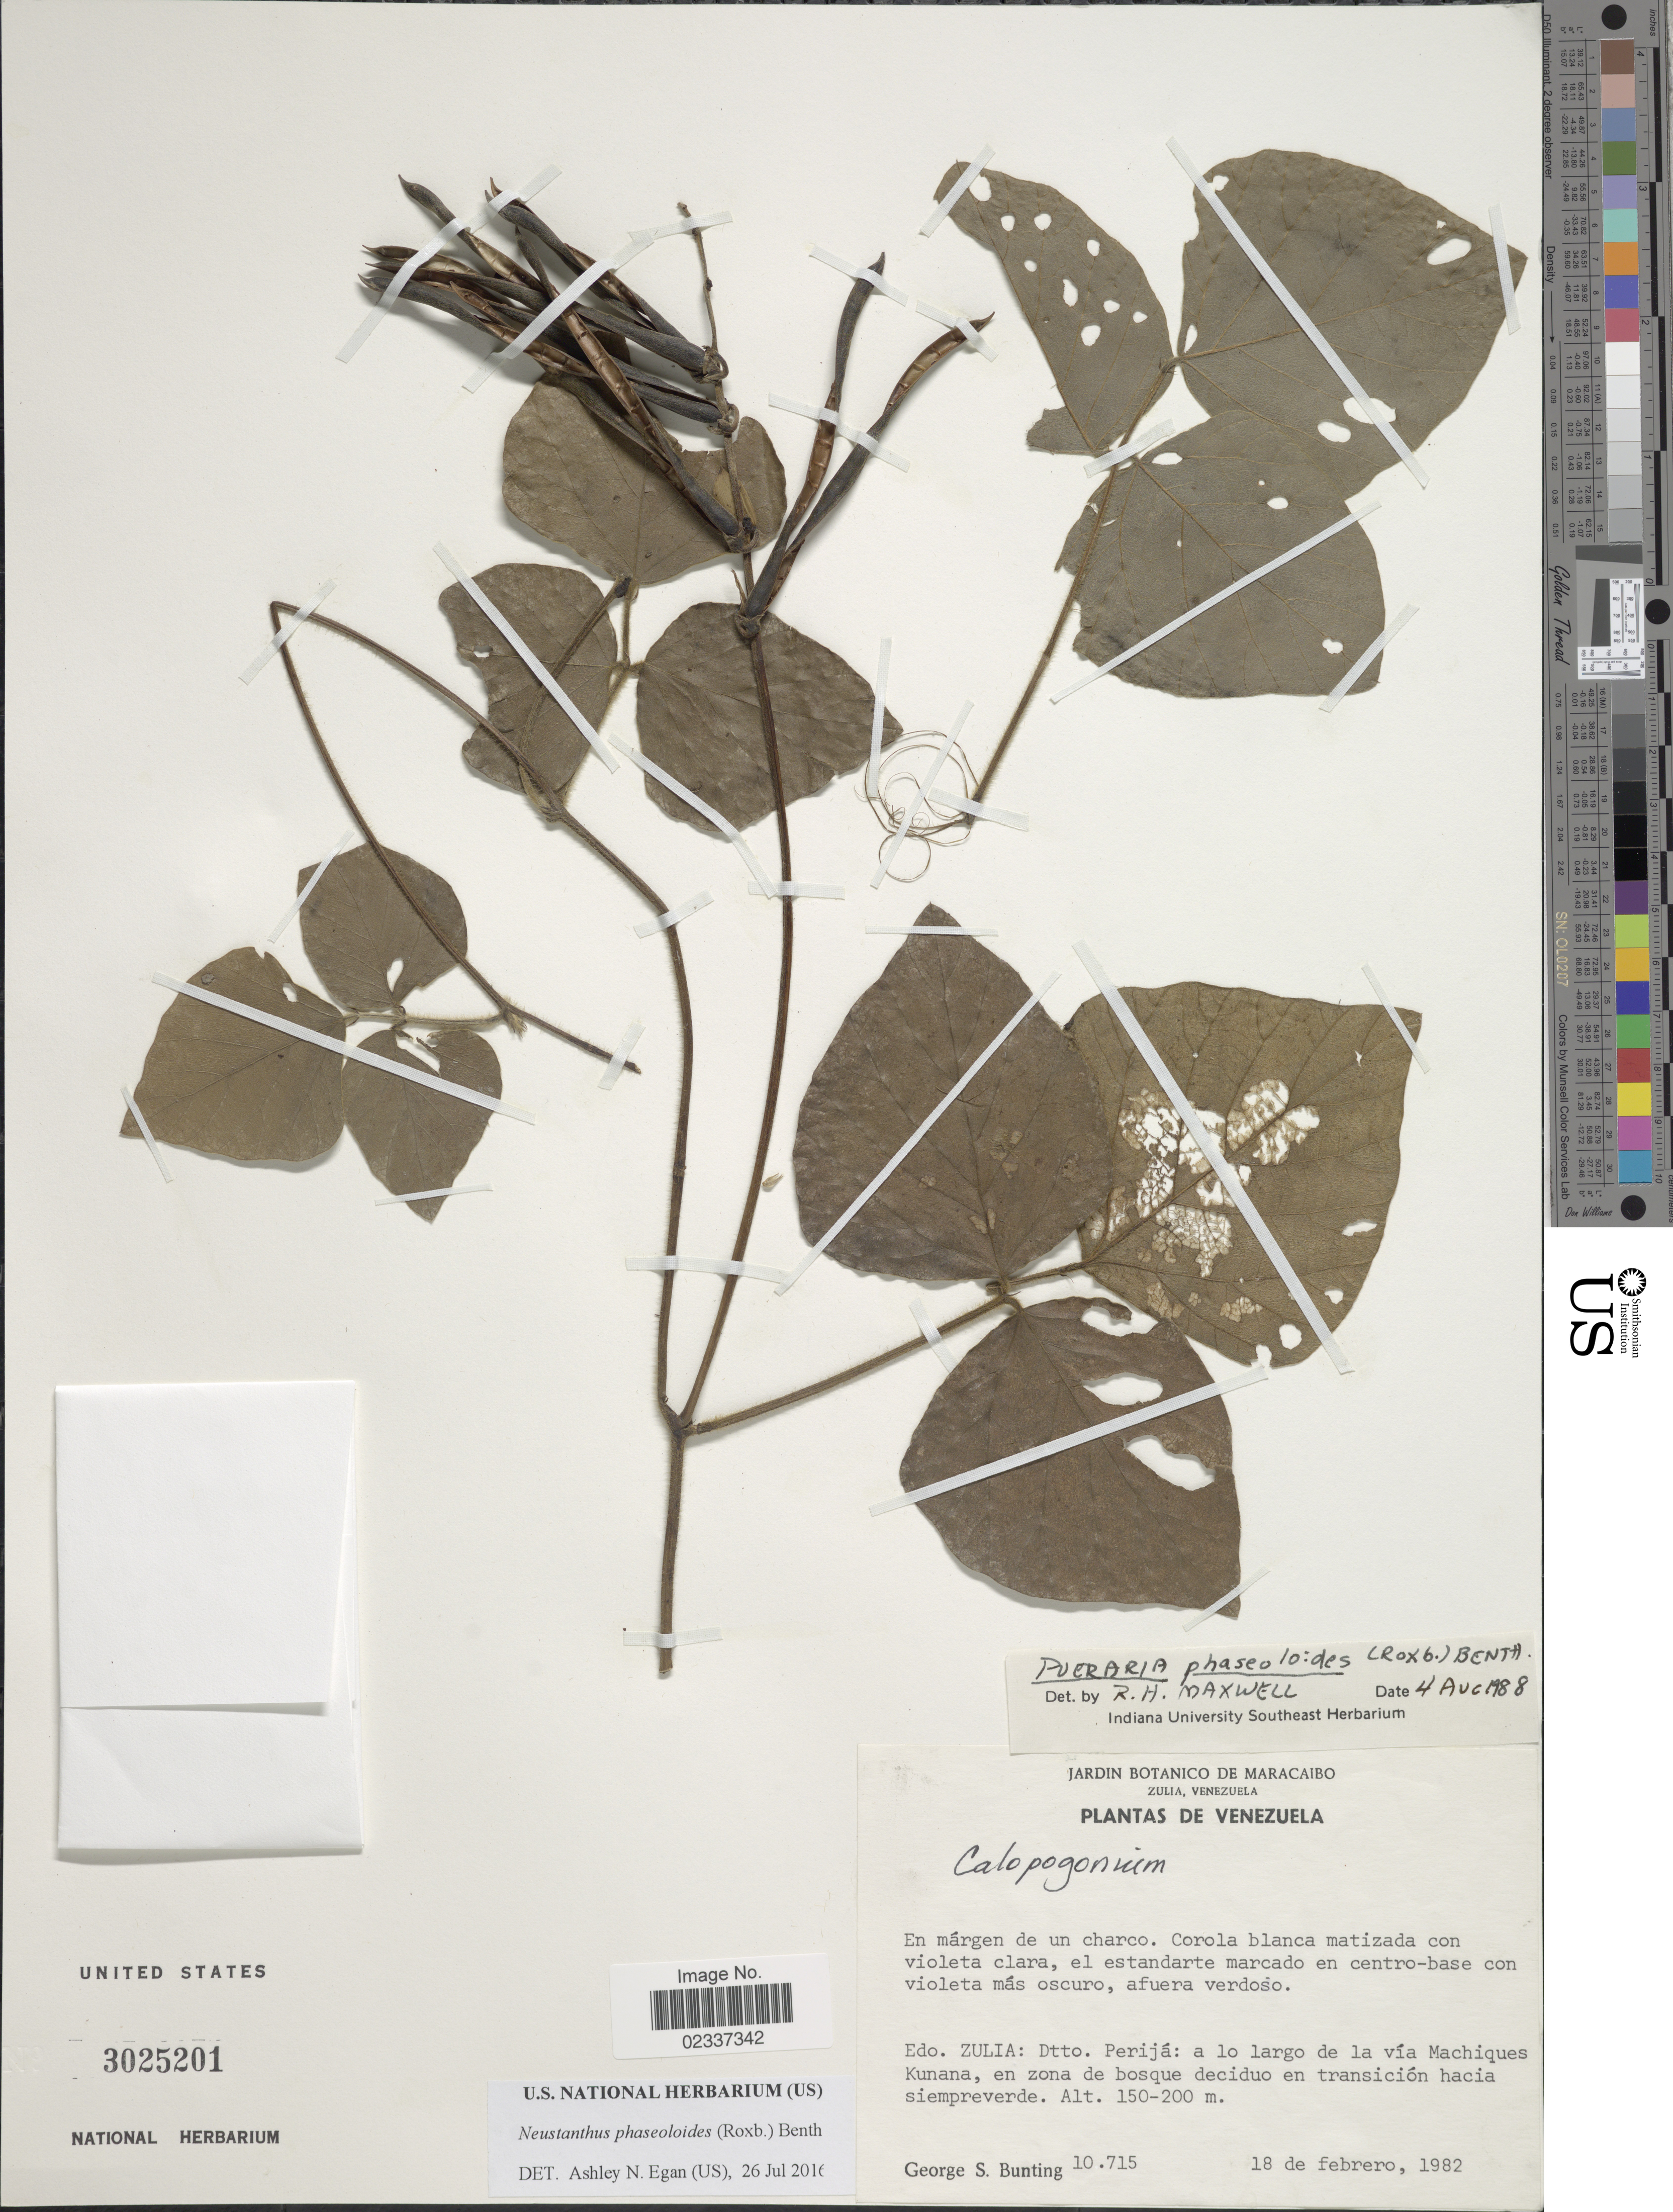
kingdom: Plantae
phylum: Tracheophyta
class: Magnoliopsida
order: Fabales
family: Fabaceae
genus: Neustanthus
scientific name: Neustanthus phaseoloides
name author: (Roxb.) Benth.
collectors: G. S. Bunting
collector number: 10715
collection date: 1982-02-18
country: Venezuela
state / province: Zulia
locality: Edo. Zulia: Dtto. Perija: a lo largo de la via Machiques Kunana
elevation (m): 150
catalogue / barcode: US 3025201